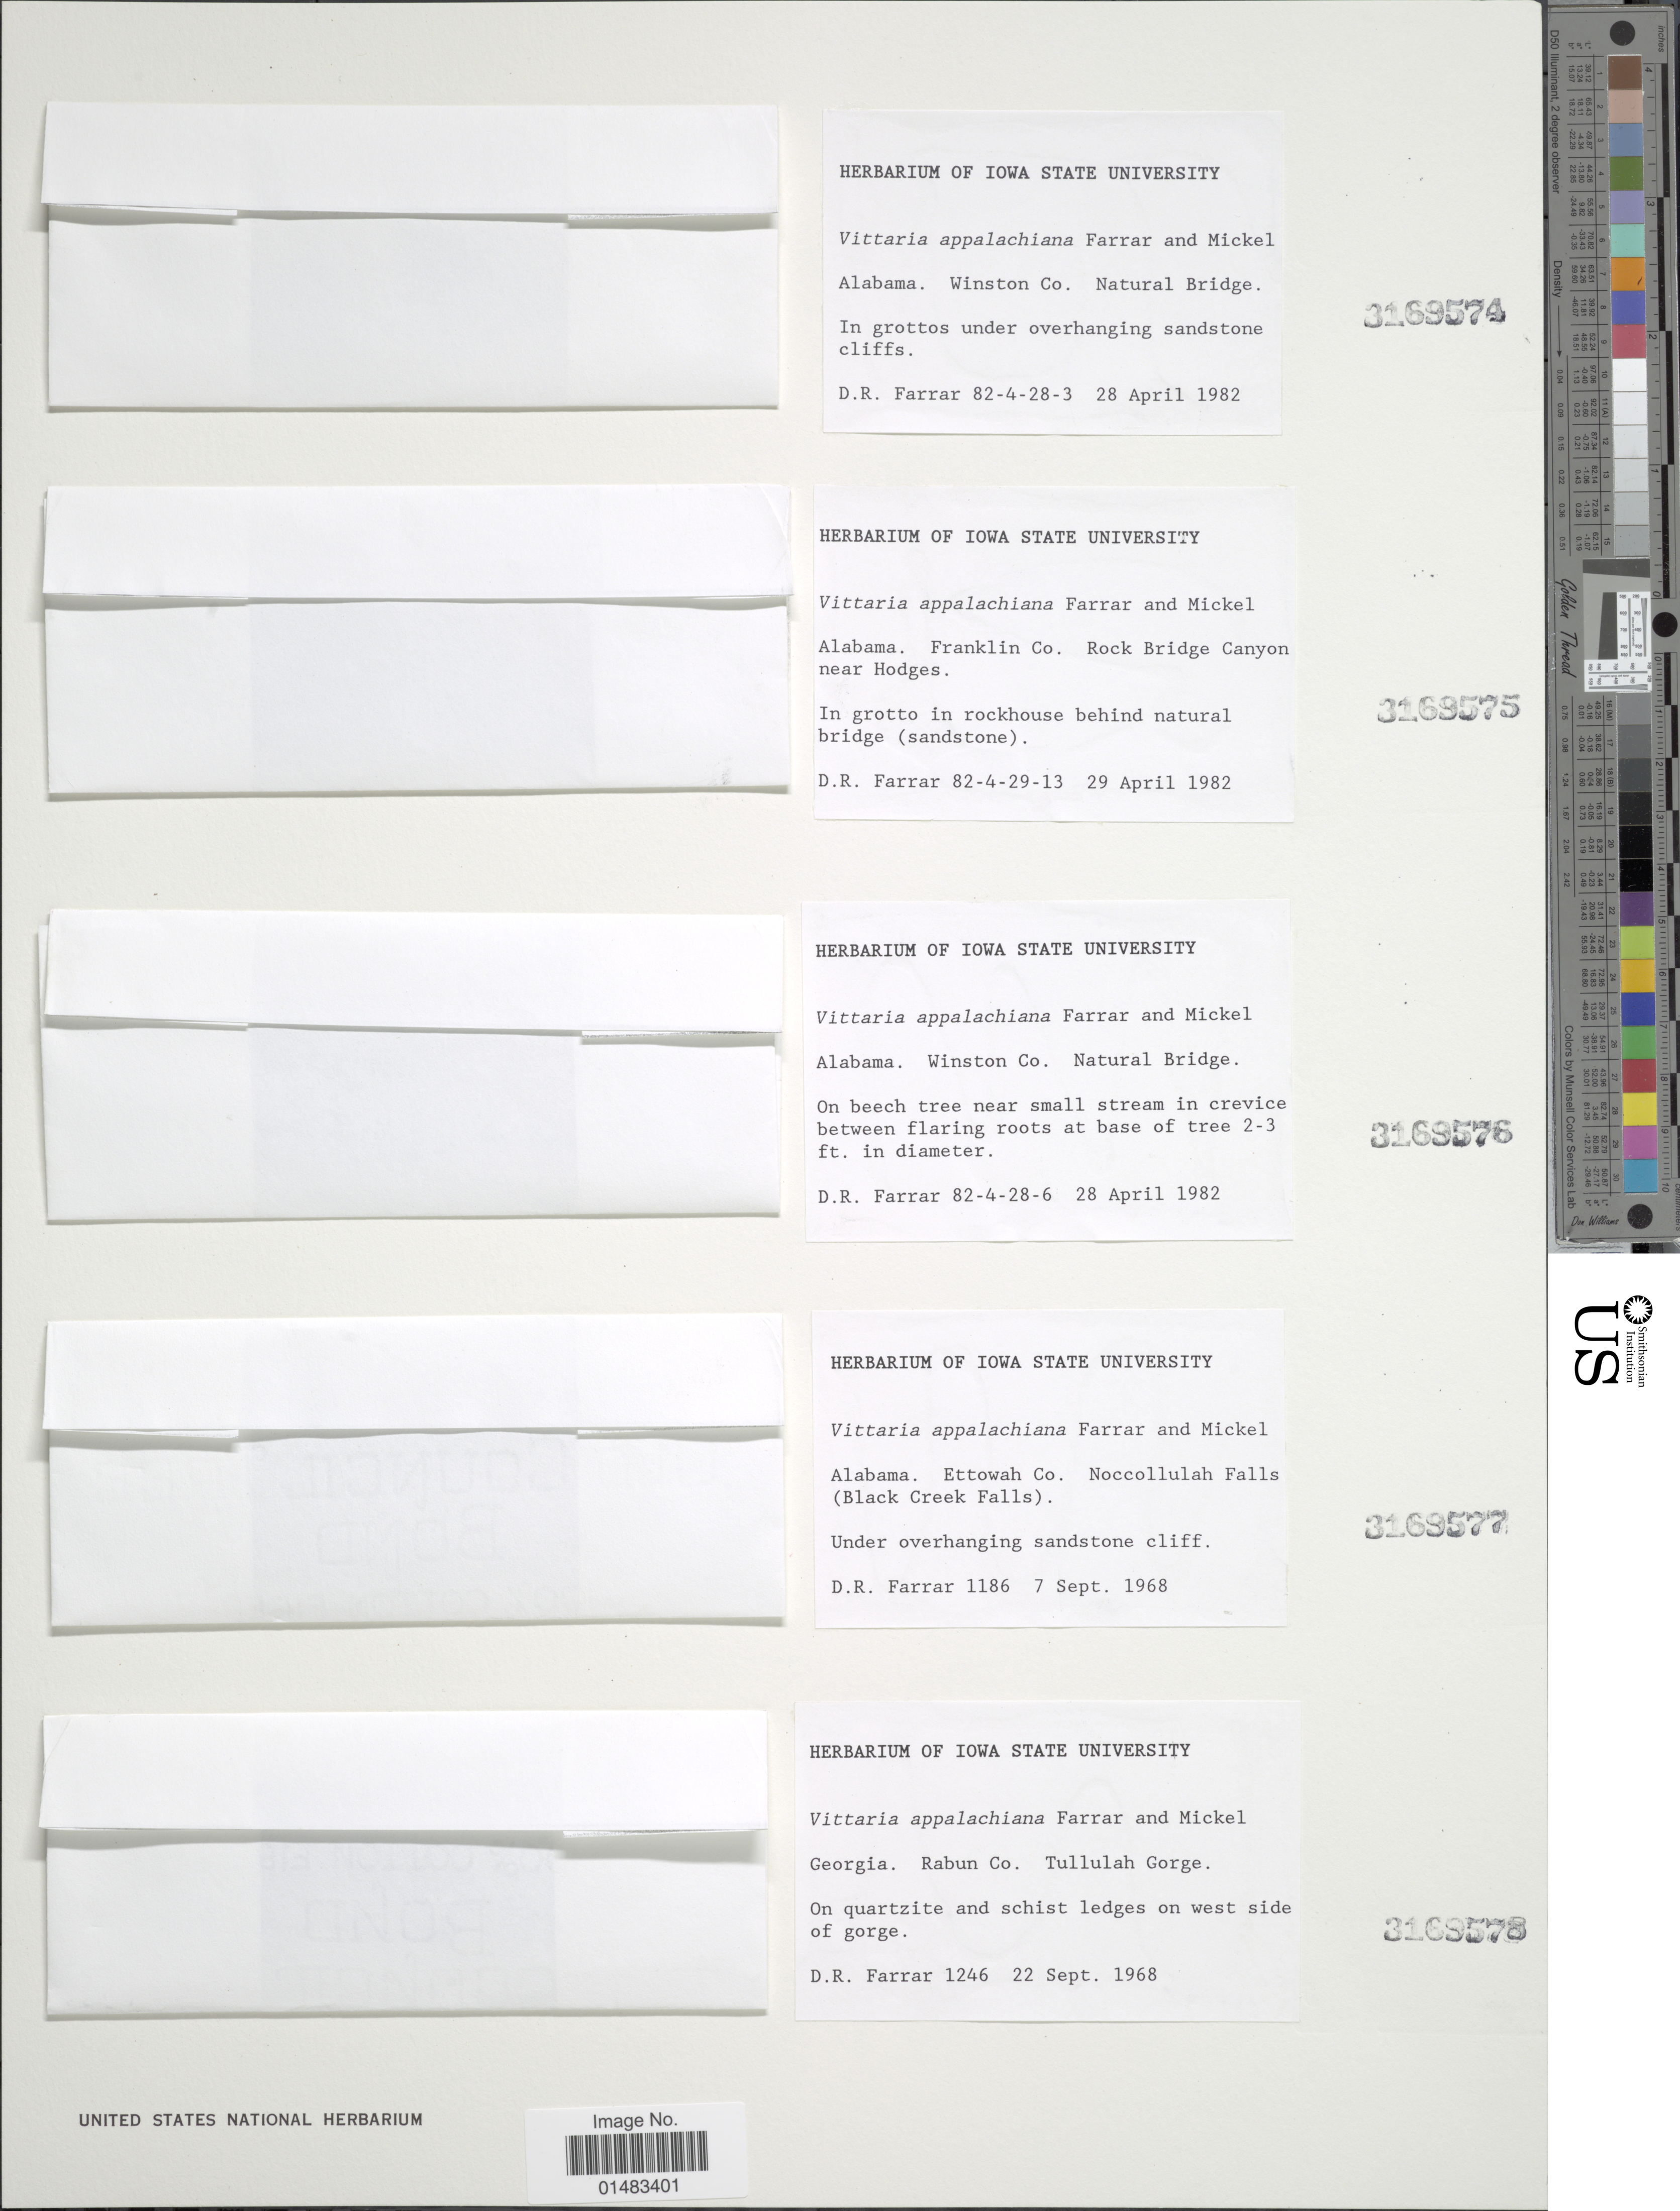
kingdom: Plantae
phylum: Tracheophyta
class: Polypodiopsida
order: Polypodiales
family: Pteridaceae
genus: Vittaria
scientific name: Vittaria appalachiana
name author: Farrar & Mickel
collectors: D. R. Farrar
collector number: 824283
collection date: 1982-04-28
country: United States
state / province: Alabama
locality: Wisnton Co. Natura; Bridge. In grottos under overhanging sandstone cliffs.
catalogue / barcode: US 3169574